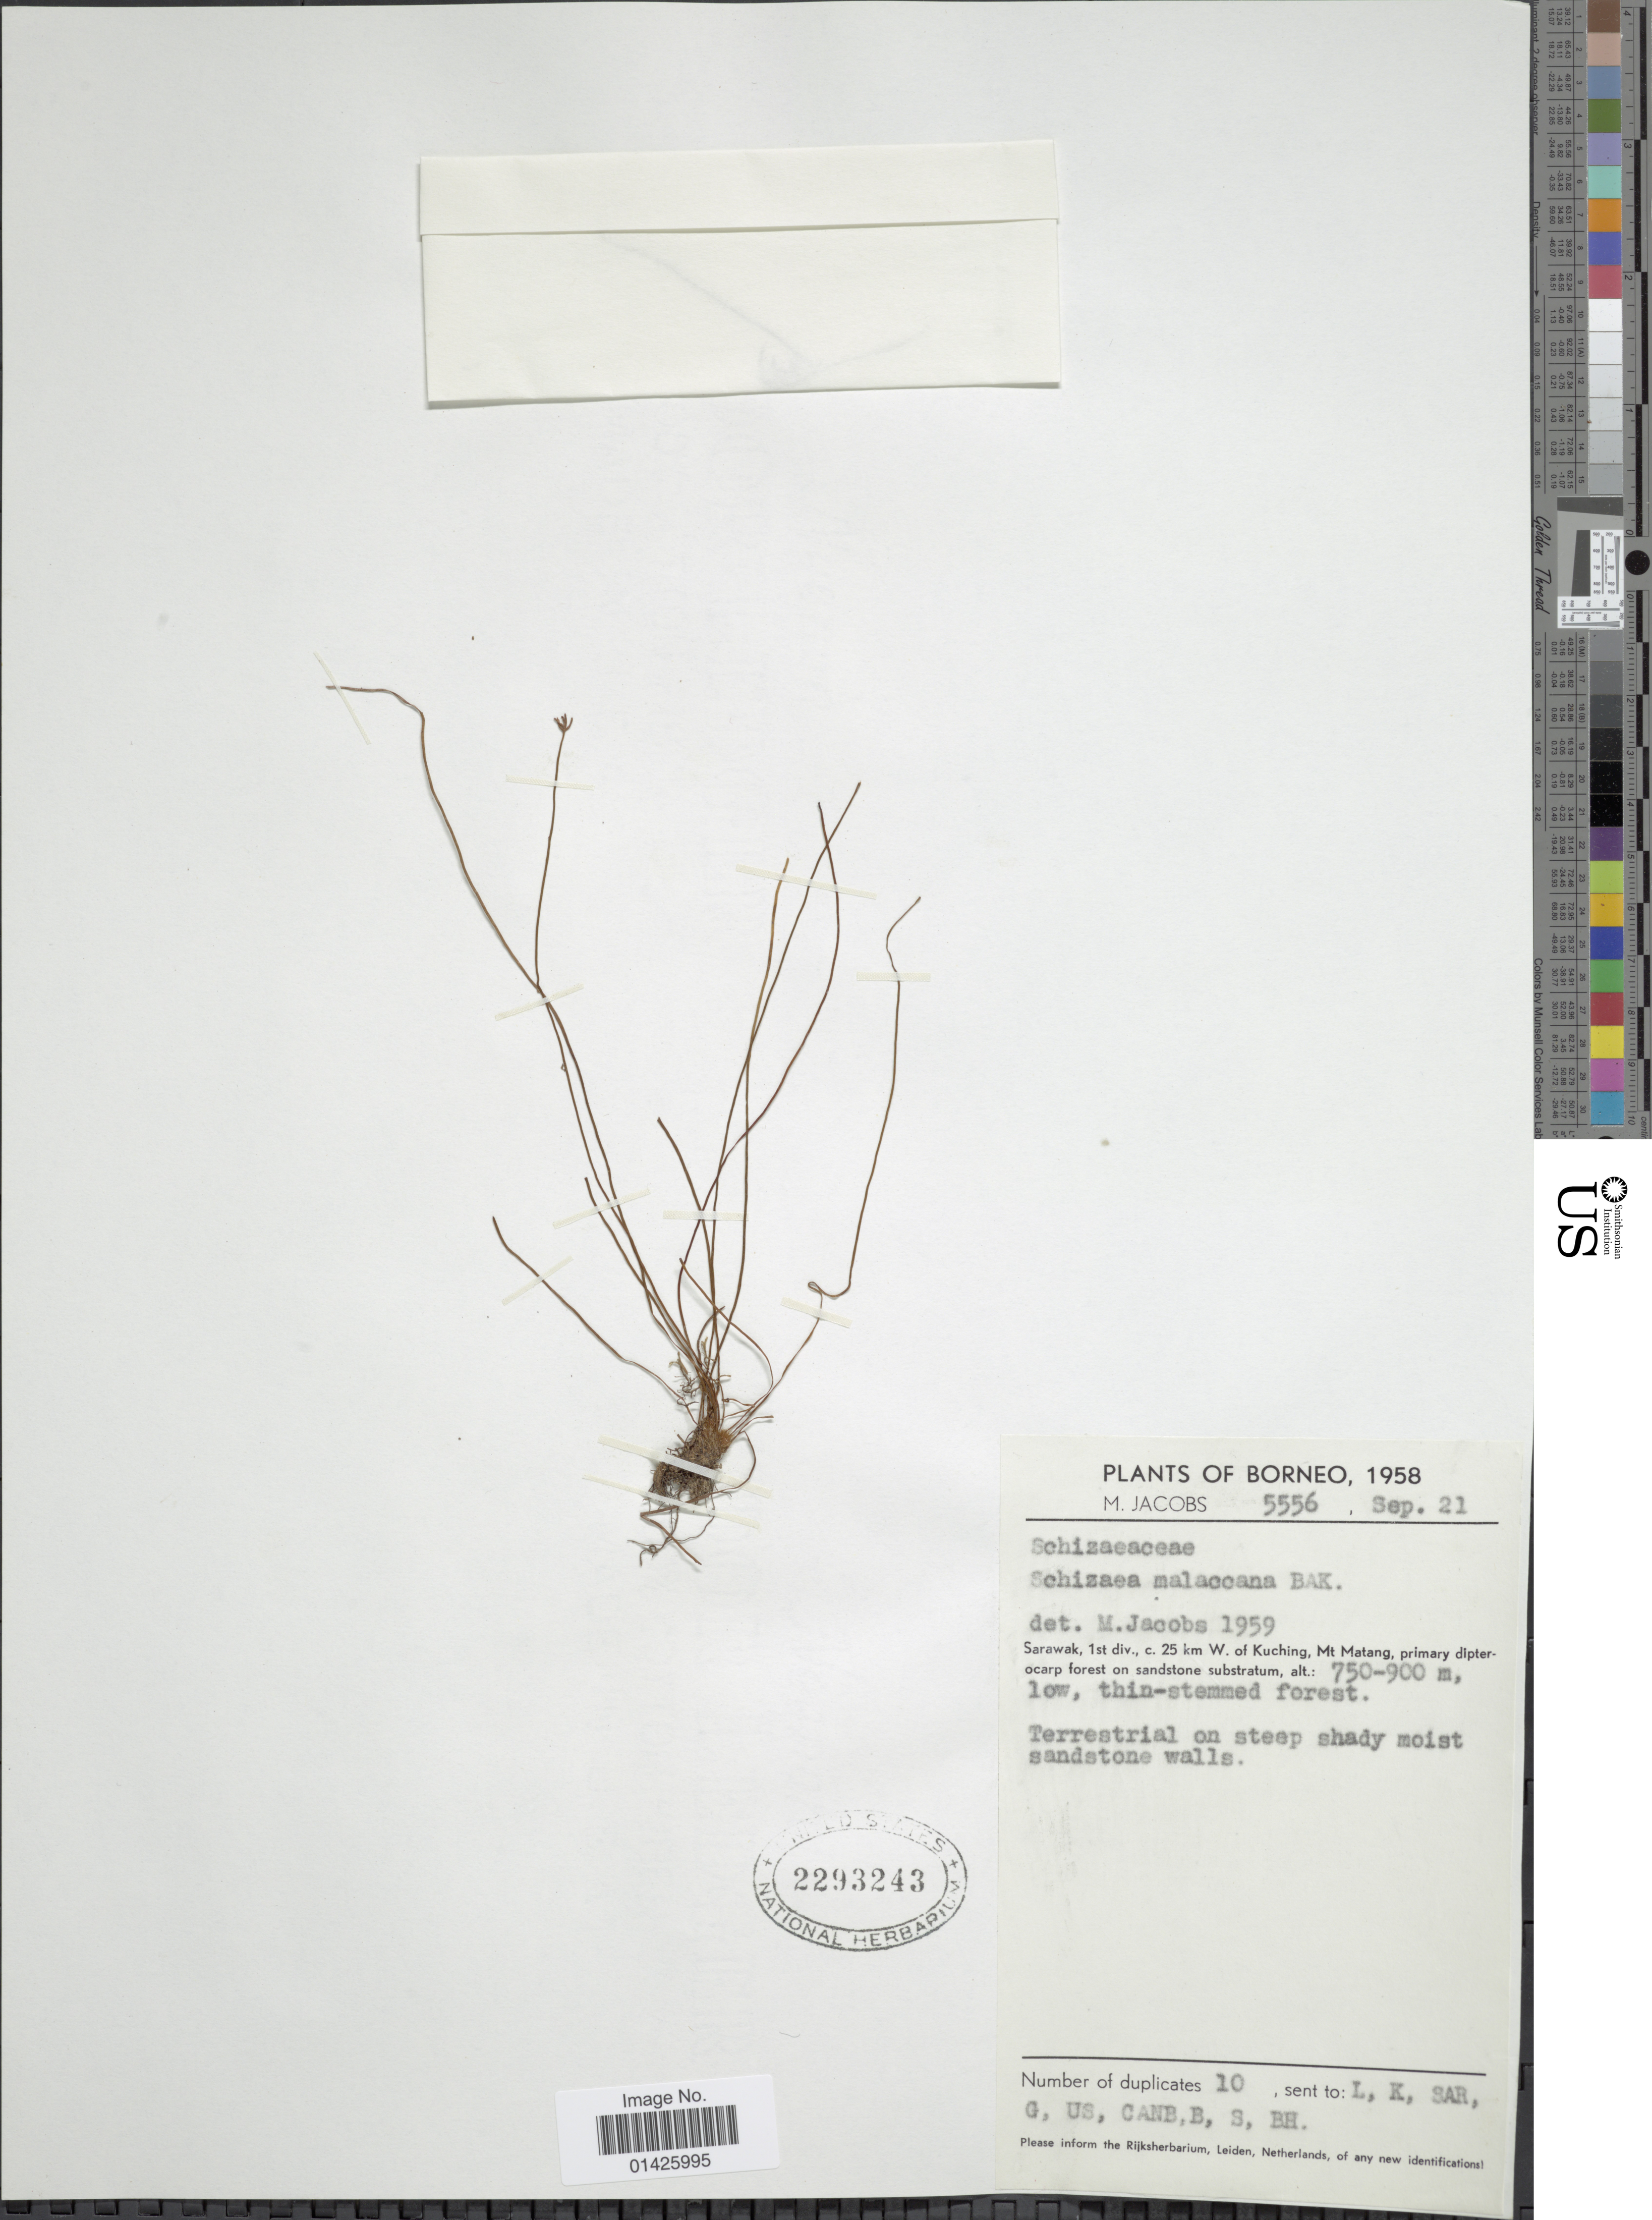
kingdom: Plantae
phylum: Tracheophyta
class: Polypodiopsida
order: Schizaeales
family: Schizaeaceae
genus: Schizaea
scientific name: Schizaea dichotoma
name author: (L.) J. Sm.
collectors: M. Jacobs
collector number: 5556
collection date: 1958-09-21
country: Malaysia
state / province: Sarawak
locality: Borneo, 1st Div., c. 25 km W of Kuching, Mt Matang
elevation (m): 750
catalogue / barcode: US 2293243